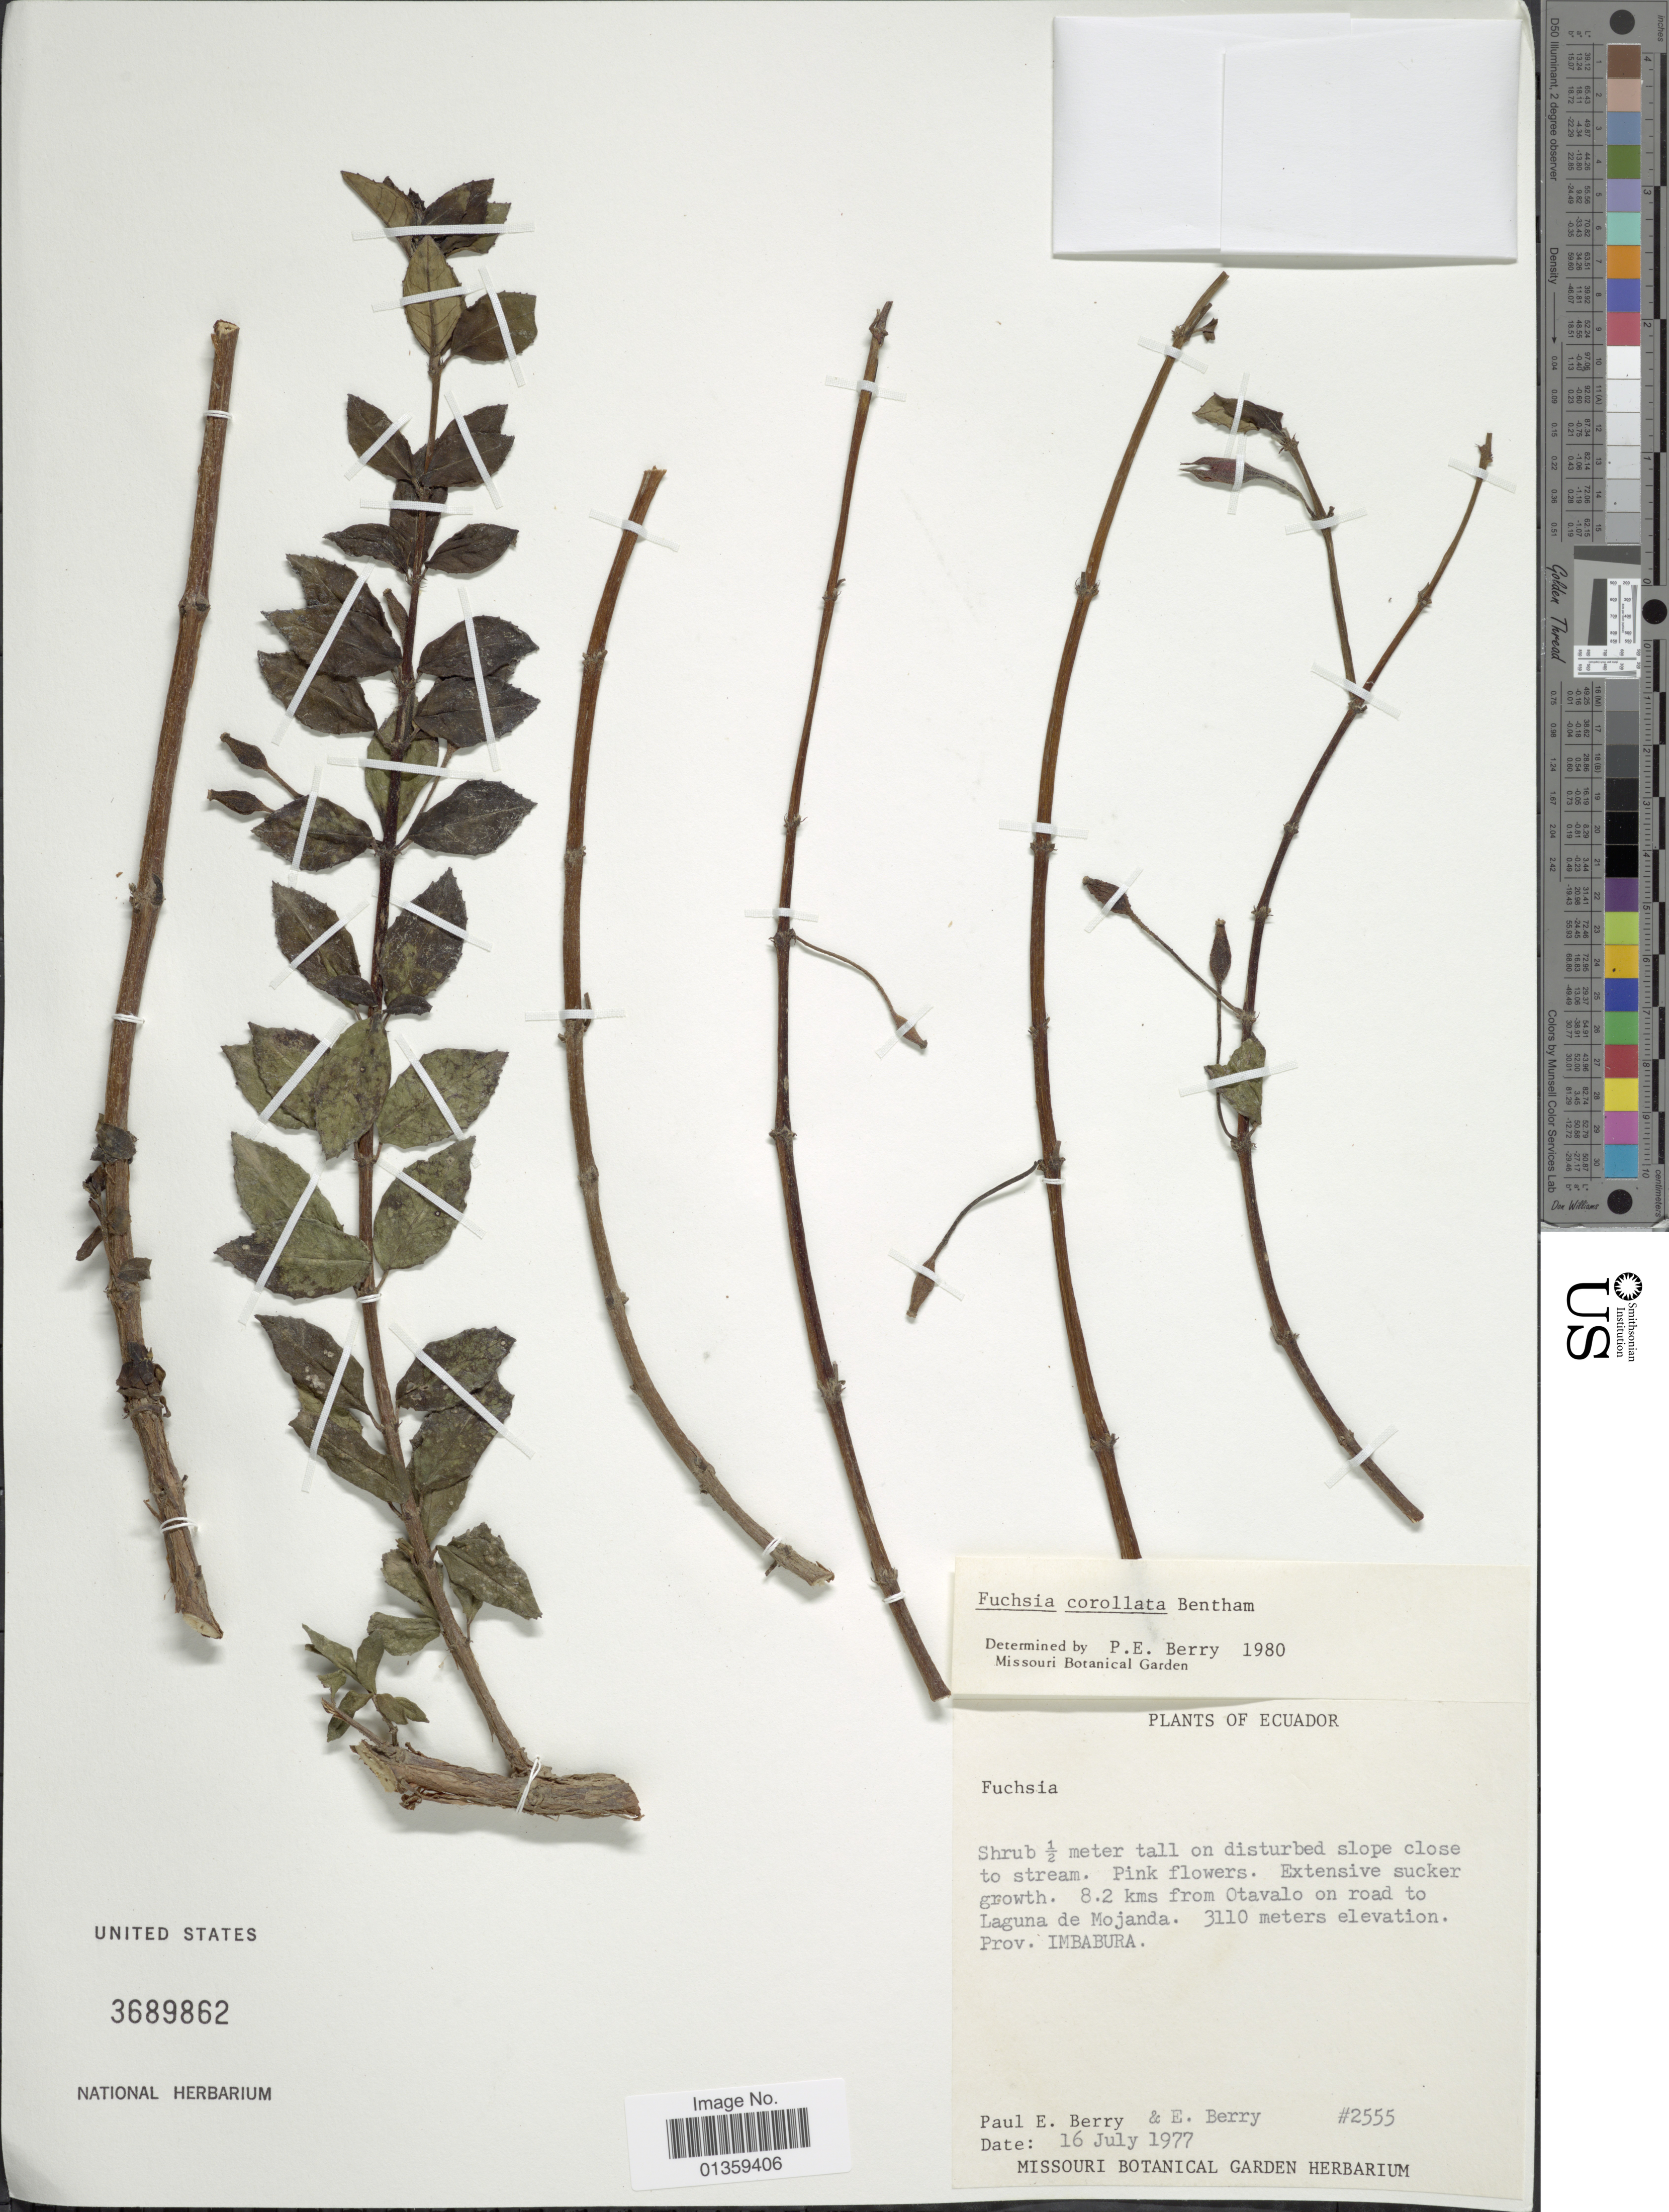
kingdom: Plantae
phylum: Tracheophyta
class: Magnoliopsida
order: Myrtales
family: Onagraceae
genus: Fuchsia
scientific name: Fuchsia corymbiflora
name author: Ruiz & Pav.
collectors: P. E. Berry & E. Berry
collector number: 2555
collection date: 1977-07-16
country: Ecuador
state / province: Imbabura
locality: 8.2 kms from Otavalo on road to Laguna de Mojanda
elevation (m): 3110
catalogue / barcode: US 3689862